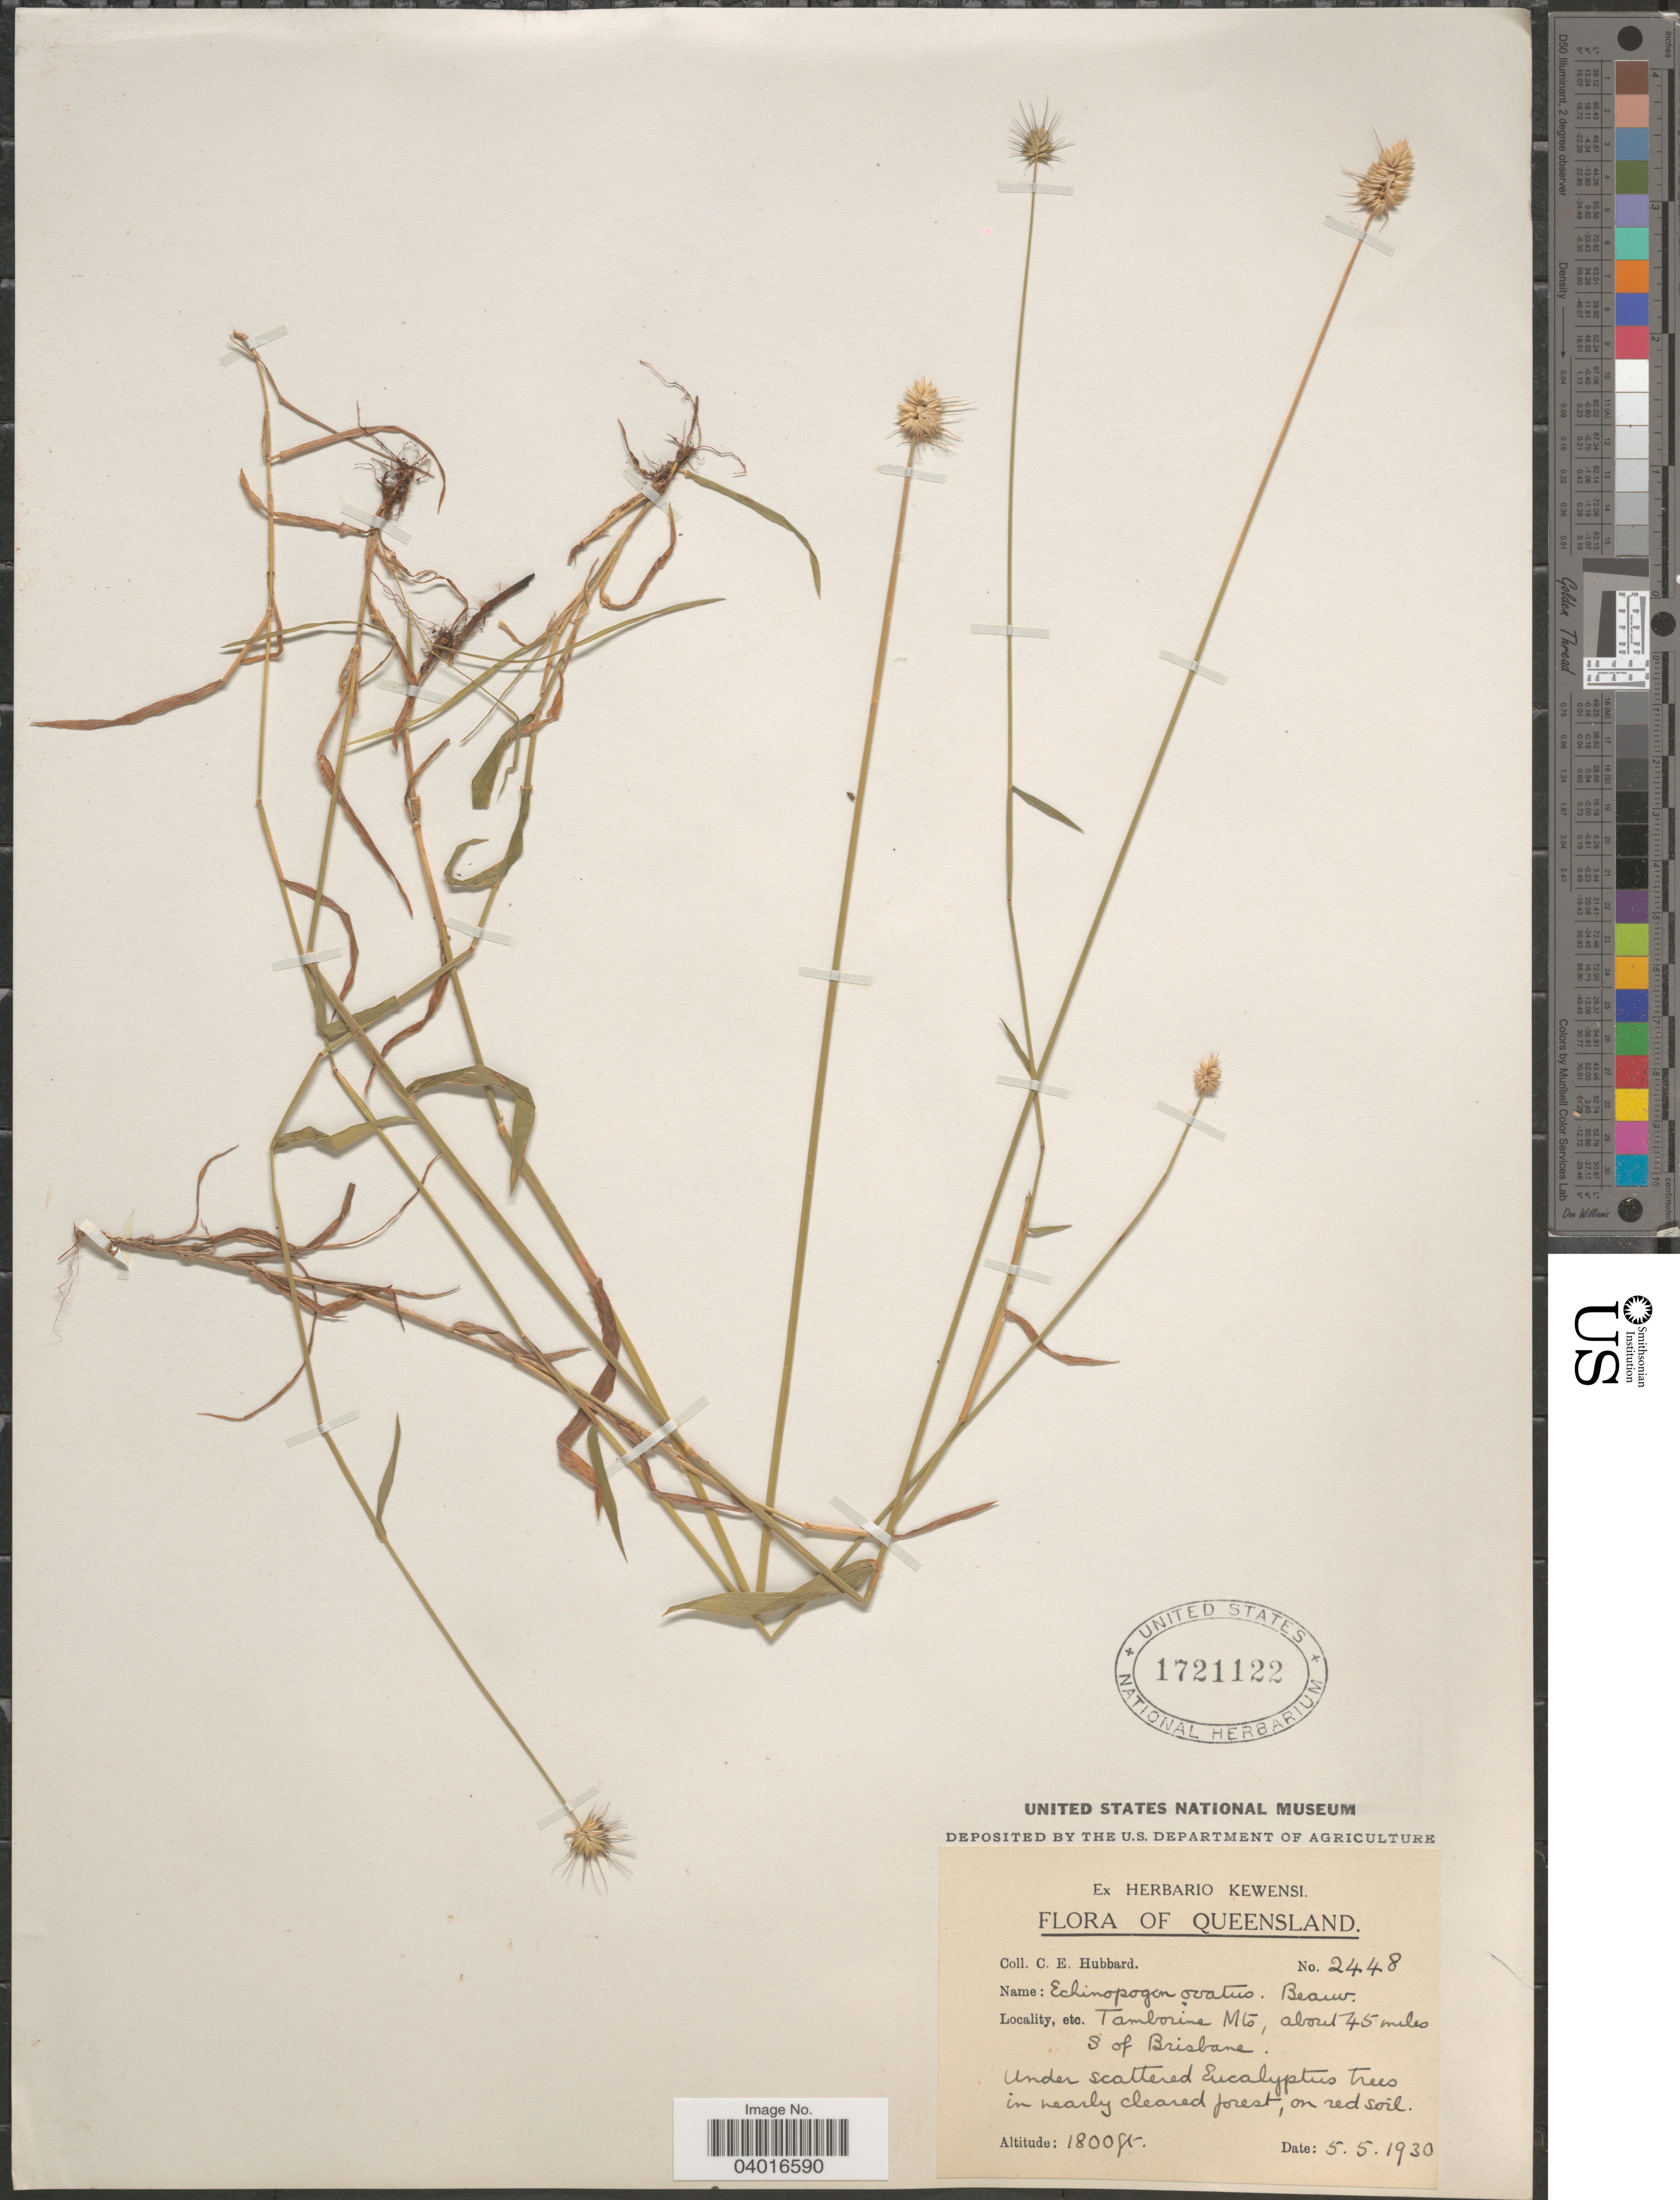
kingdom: Plantae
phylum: Tracheophyta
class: Liliopsida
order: Poales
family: Poaceae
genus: Echinopogon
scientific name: Echinopogon ovatus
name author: (G. Forst.) P. Beauv.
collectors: C. E. Hubbard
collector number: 2448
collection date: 1930-05-05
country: Australia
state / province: Queensland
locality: Tamborine Mts, about 45 miles S of Brisbane.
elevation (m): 549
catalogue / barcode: US 1721122